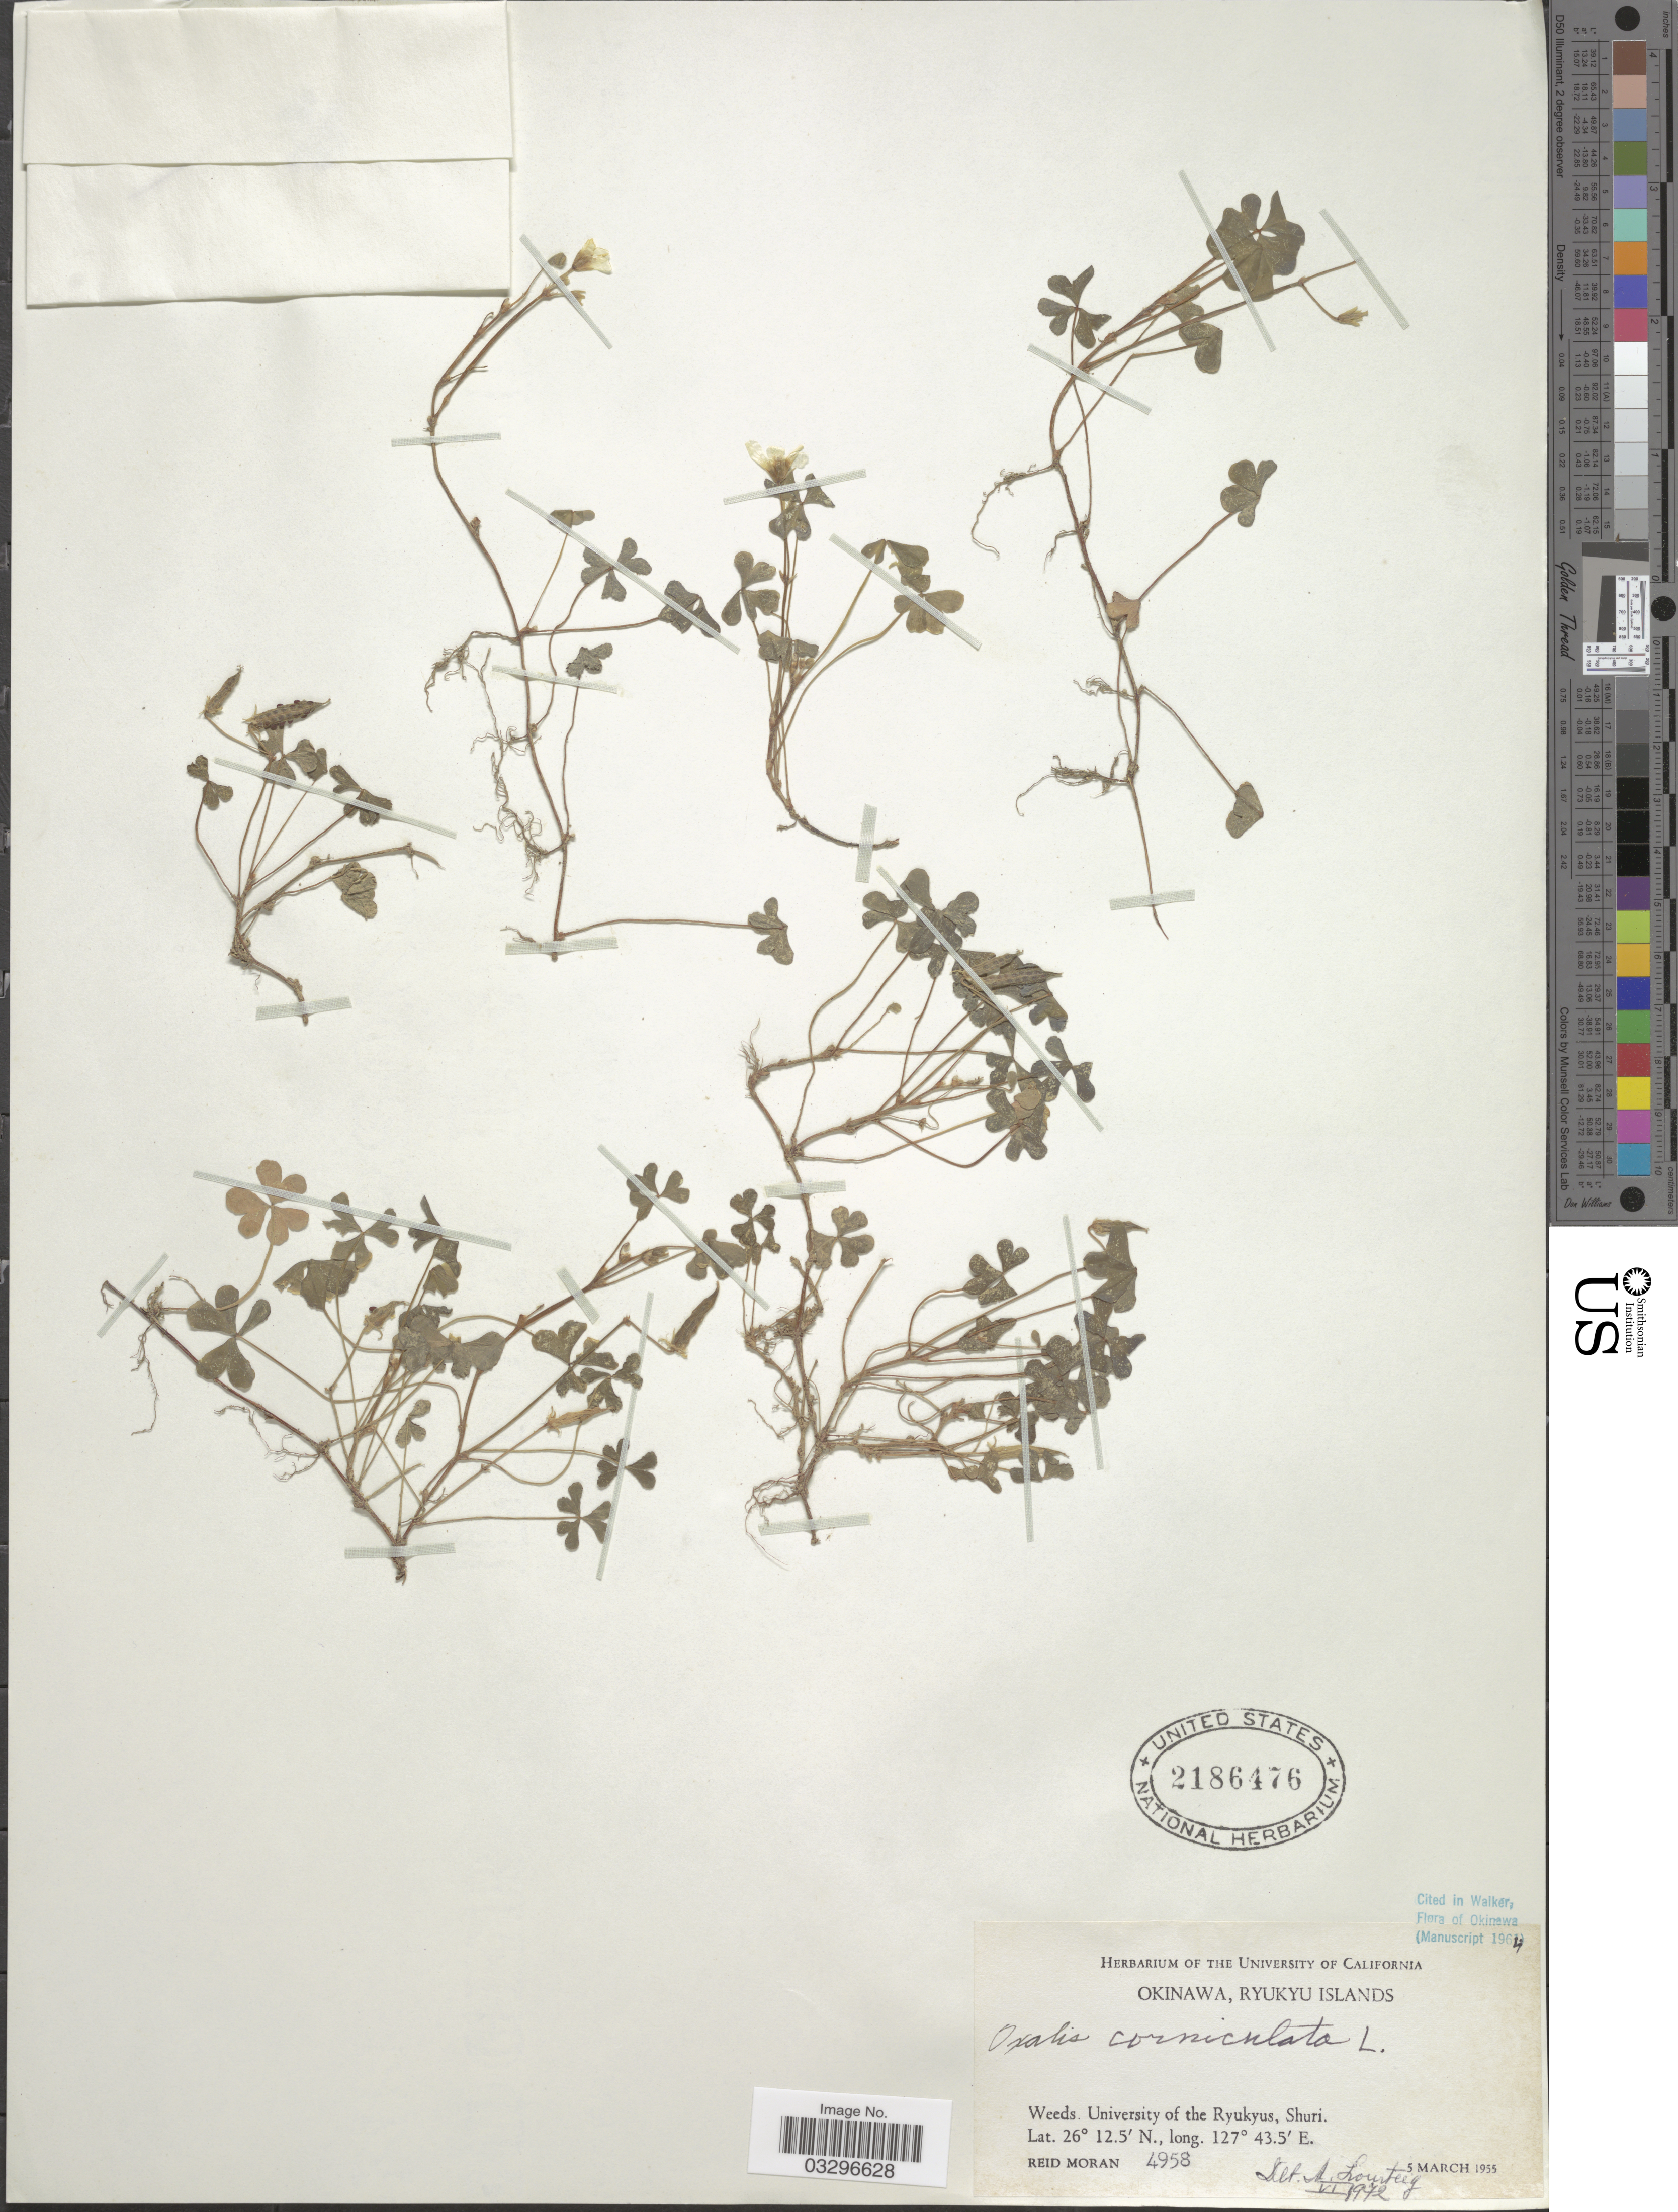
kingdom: Plantae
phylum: Tracheophyta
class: Magnoliopsida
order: Oxalidales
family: Oxalidaceae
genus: Oxalis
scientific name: Oxalis corniculata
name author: L.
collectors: R. Moran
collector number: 4958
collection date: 1955-03-05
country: Japan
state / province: Okinawa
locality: Ryukyu Islands, University of the Ryukyus, Shuri.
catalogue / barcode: US 2186476